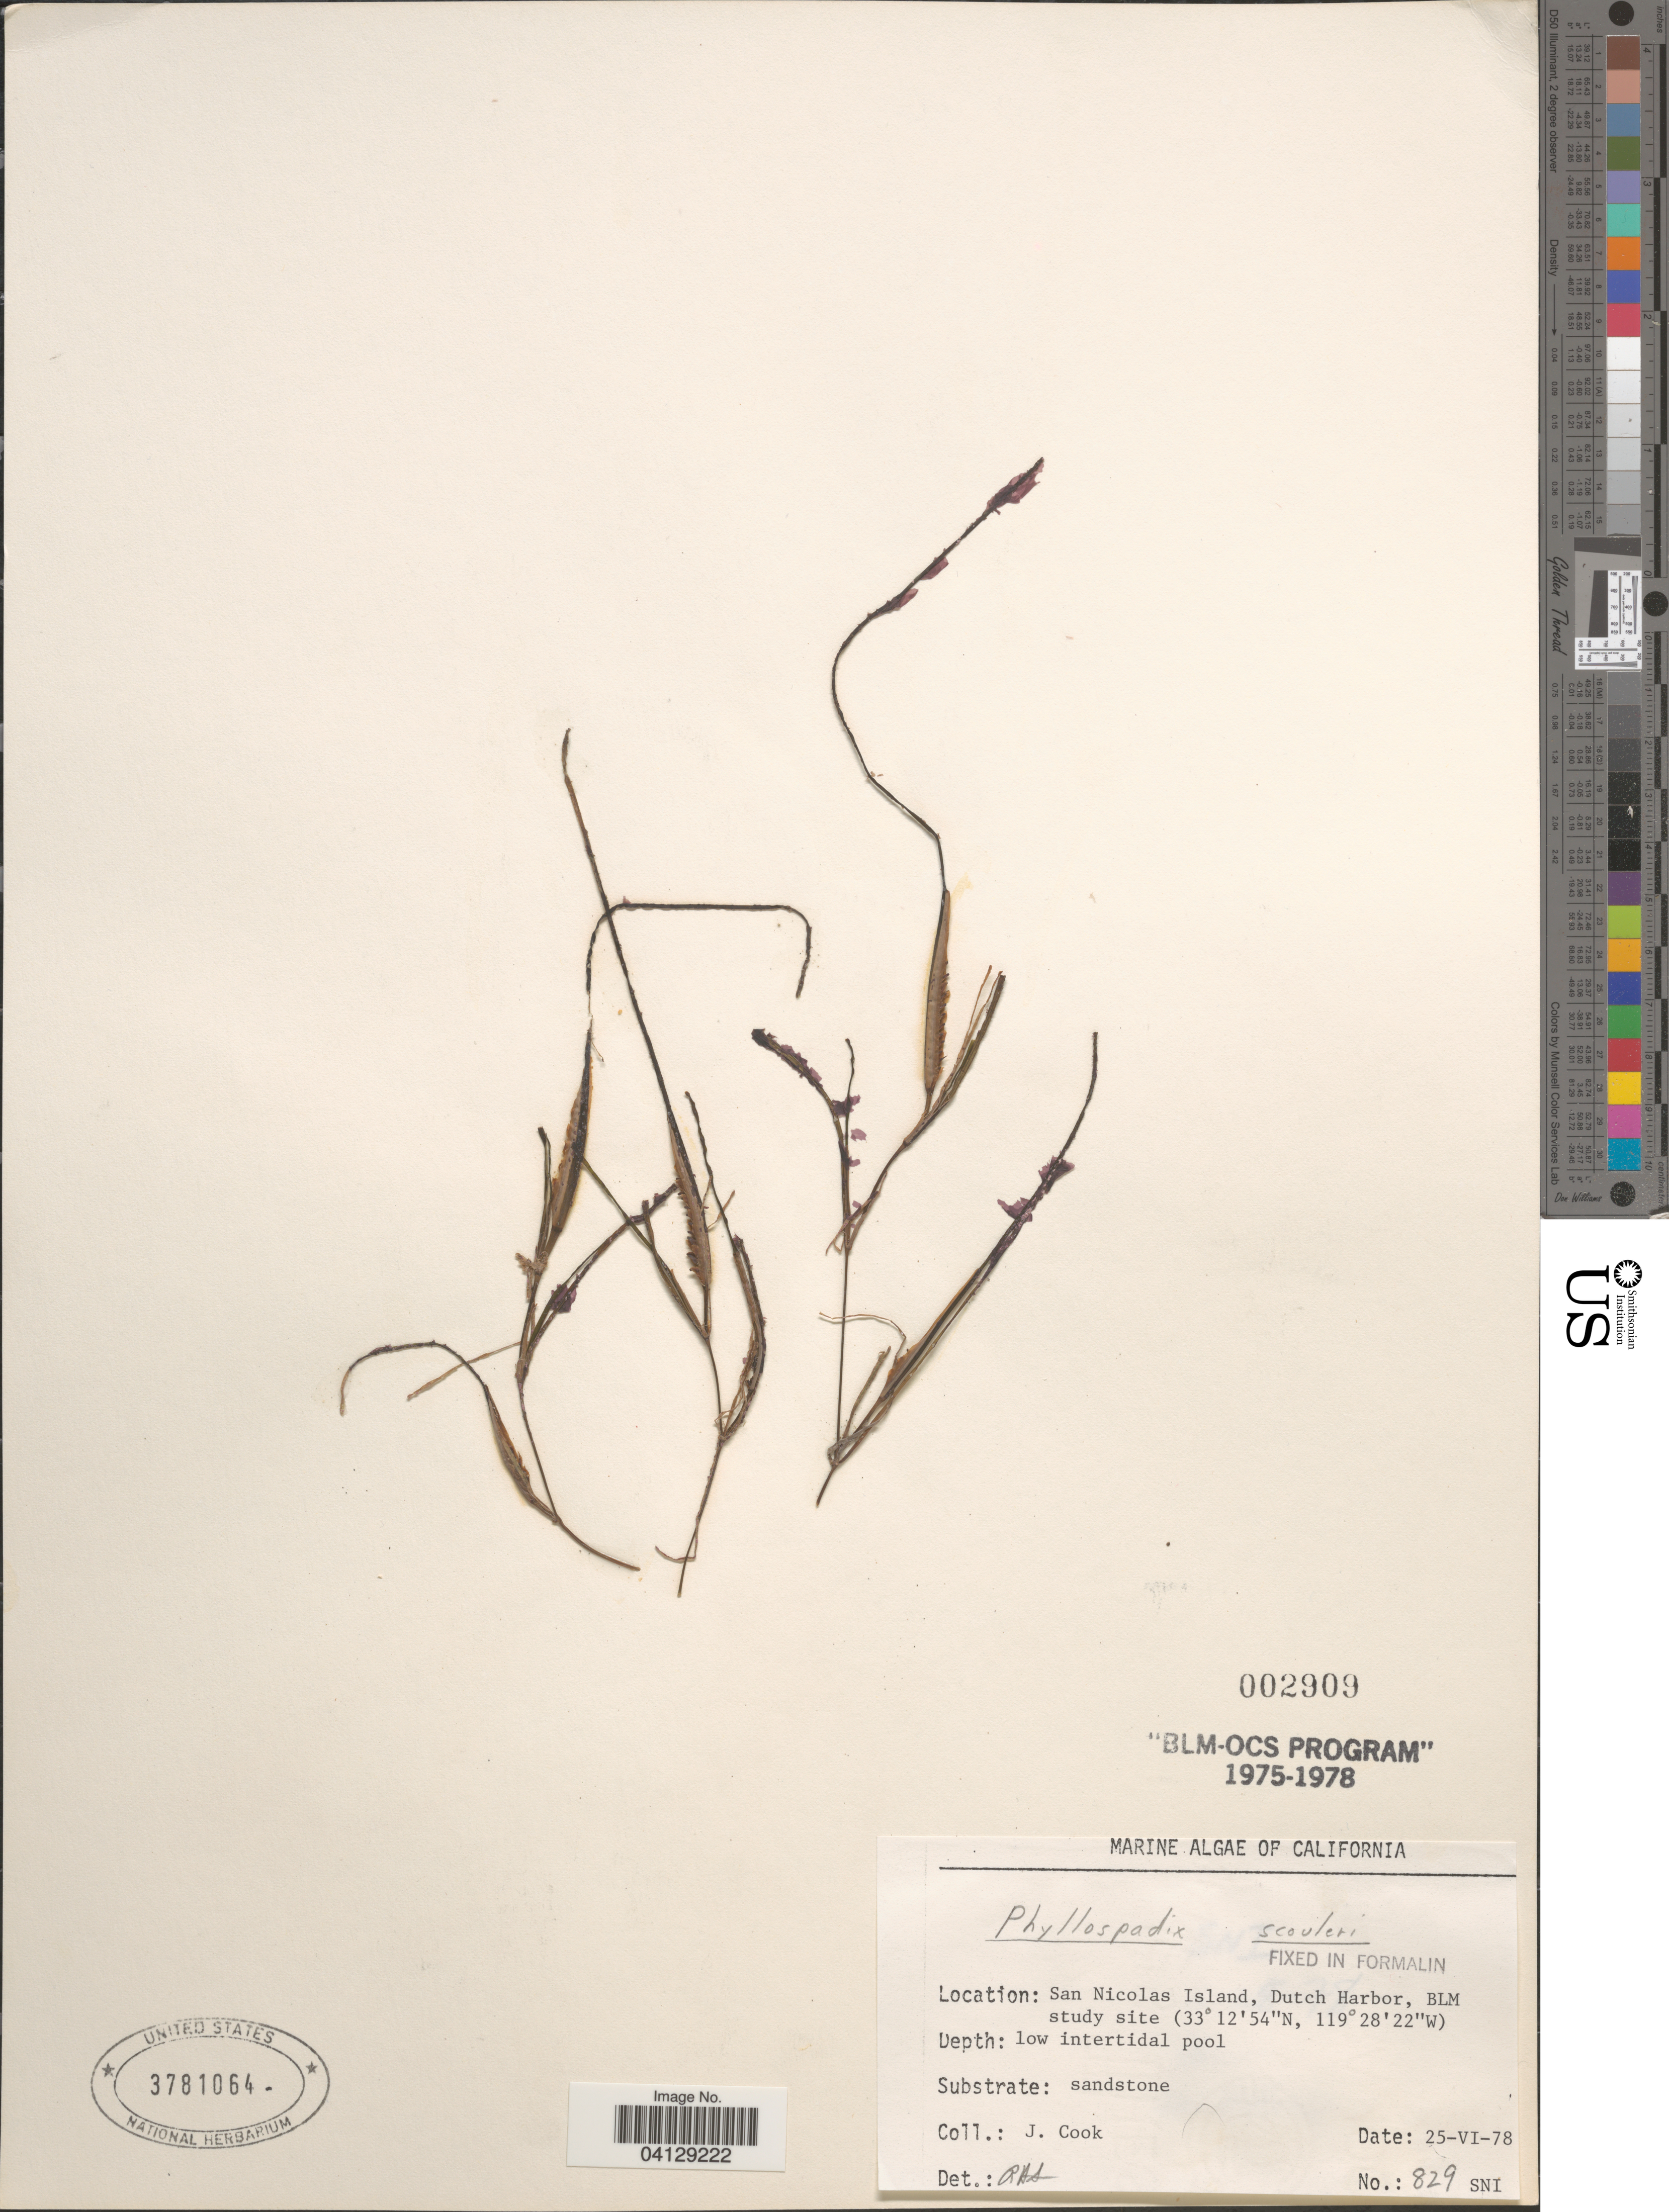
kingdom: Plantae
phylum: Tracheophyta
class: Liliopsida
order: Alismatales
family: Zosteraceae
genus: Phyllospadix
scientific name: Phyllospadix scouleri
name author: Hook.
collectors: J. Cook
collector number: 829SNI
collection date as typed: Transcribed d/m/y: 25/6/78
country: United States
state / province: California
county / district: Ventura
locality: San Nicolas Island, Dutch Harbor, BLM study site.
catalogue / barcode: US 3781064